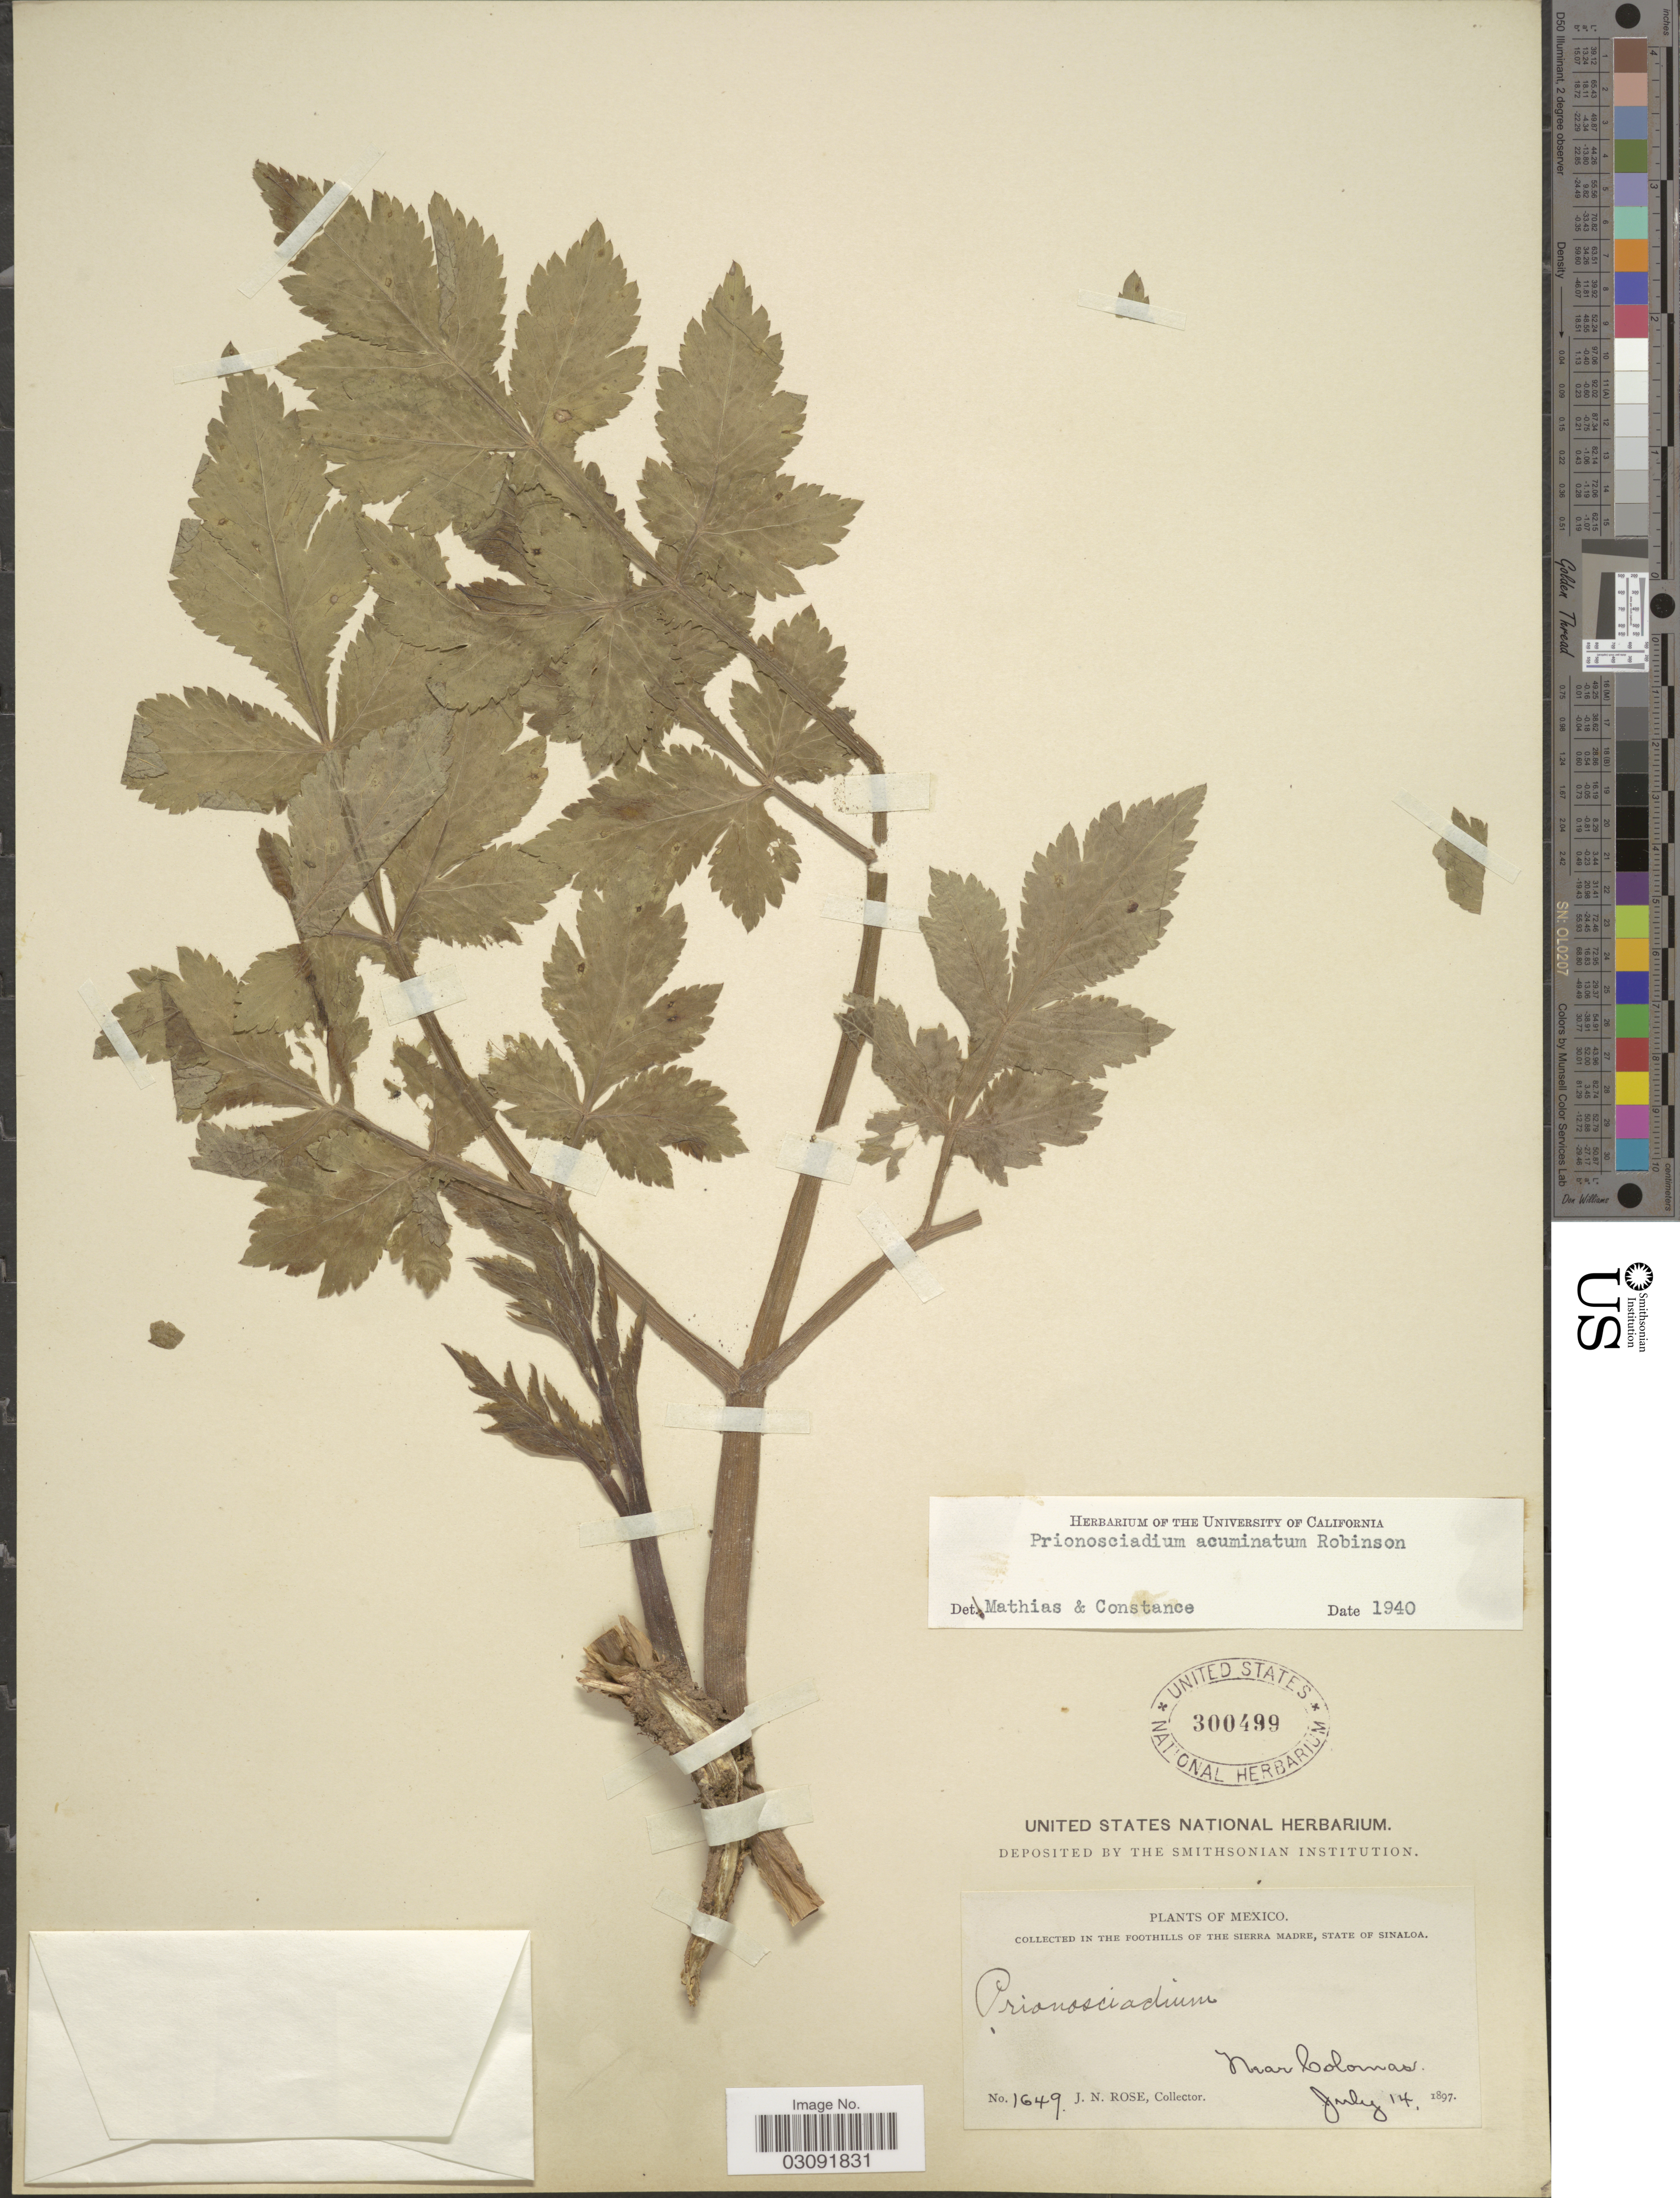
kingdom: Plantae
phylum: Tracheophyta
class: Magnoliopsida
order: Apiales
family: Apiaceae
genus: Prionosciadium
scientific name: Prionosciadium acuminatum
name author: B.L. Rob. ex J.M. Coult. & Rose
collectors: J. N. Rose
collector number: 1649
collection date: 1897-07-14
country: Mexico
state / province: Sinaloa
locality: In The Foothills of The Sierra Madre, State of Sinaloa, Near Colomas.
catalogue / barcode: US 300499